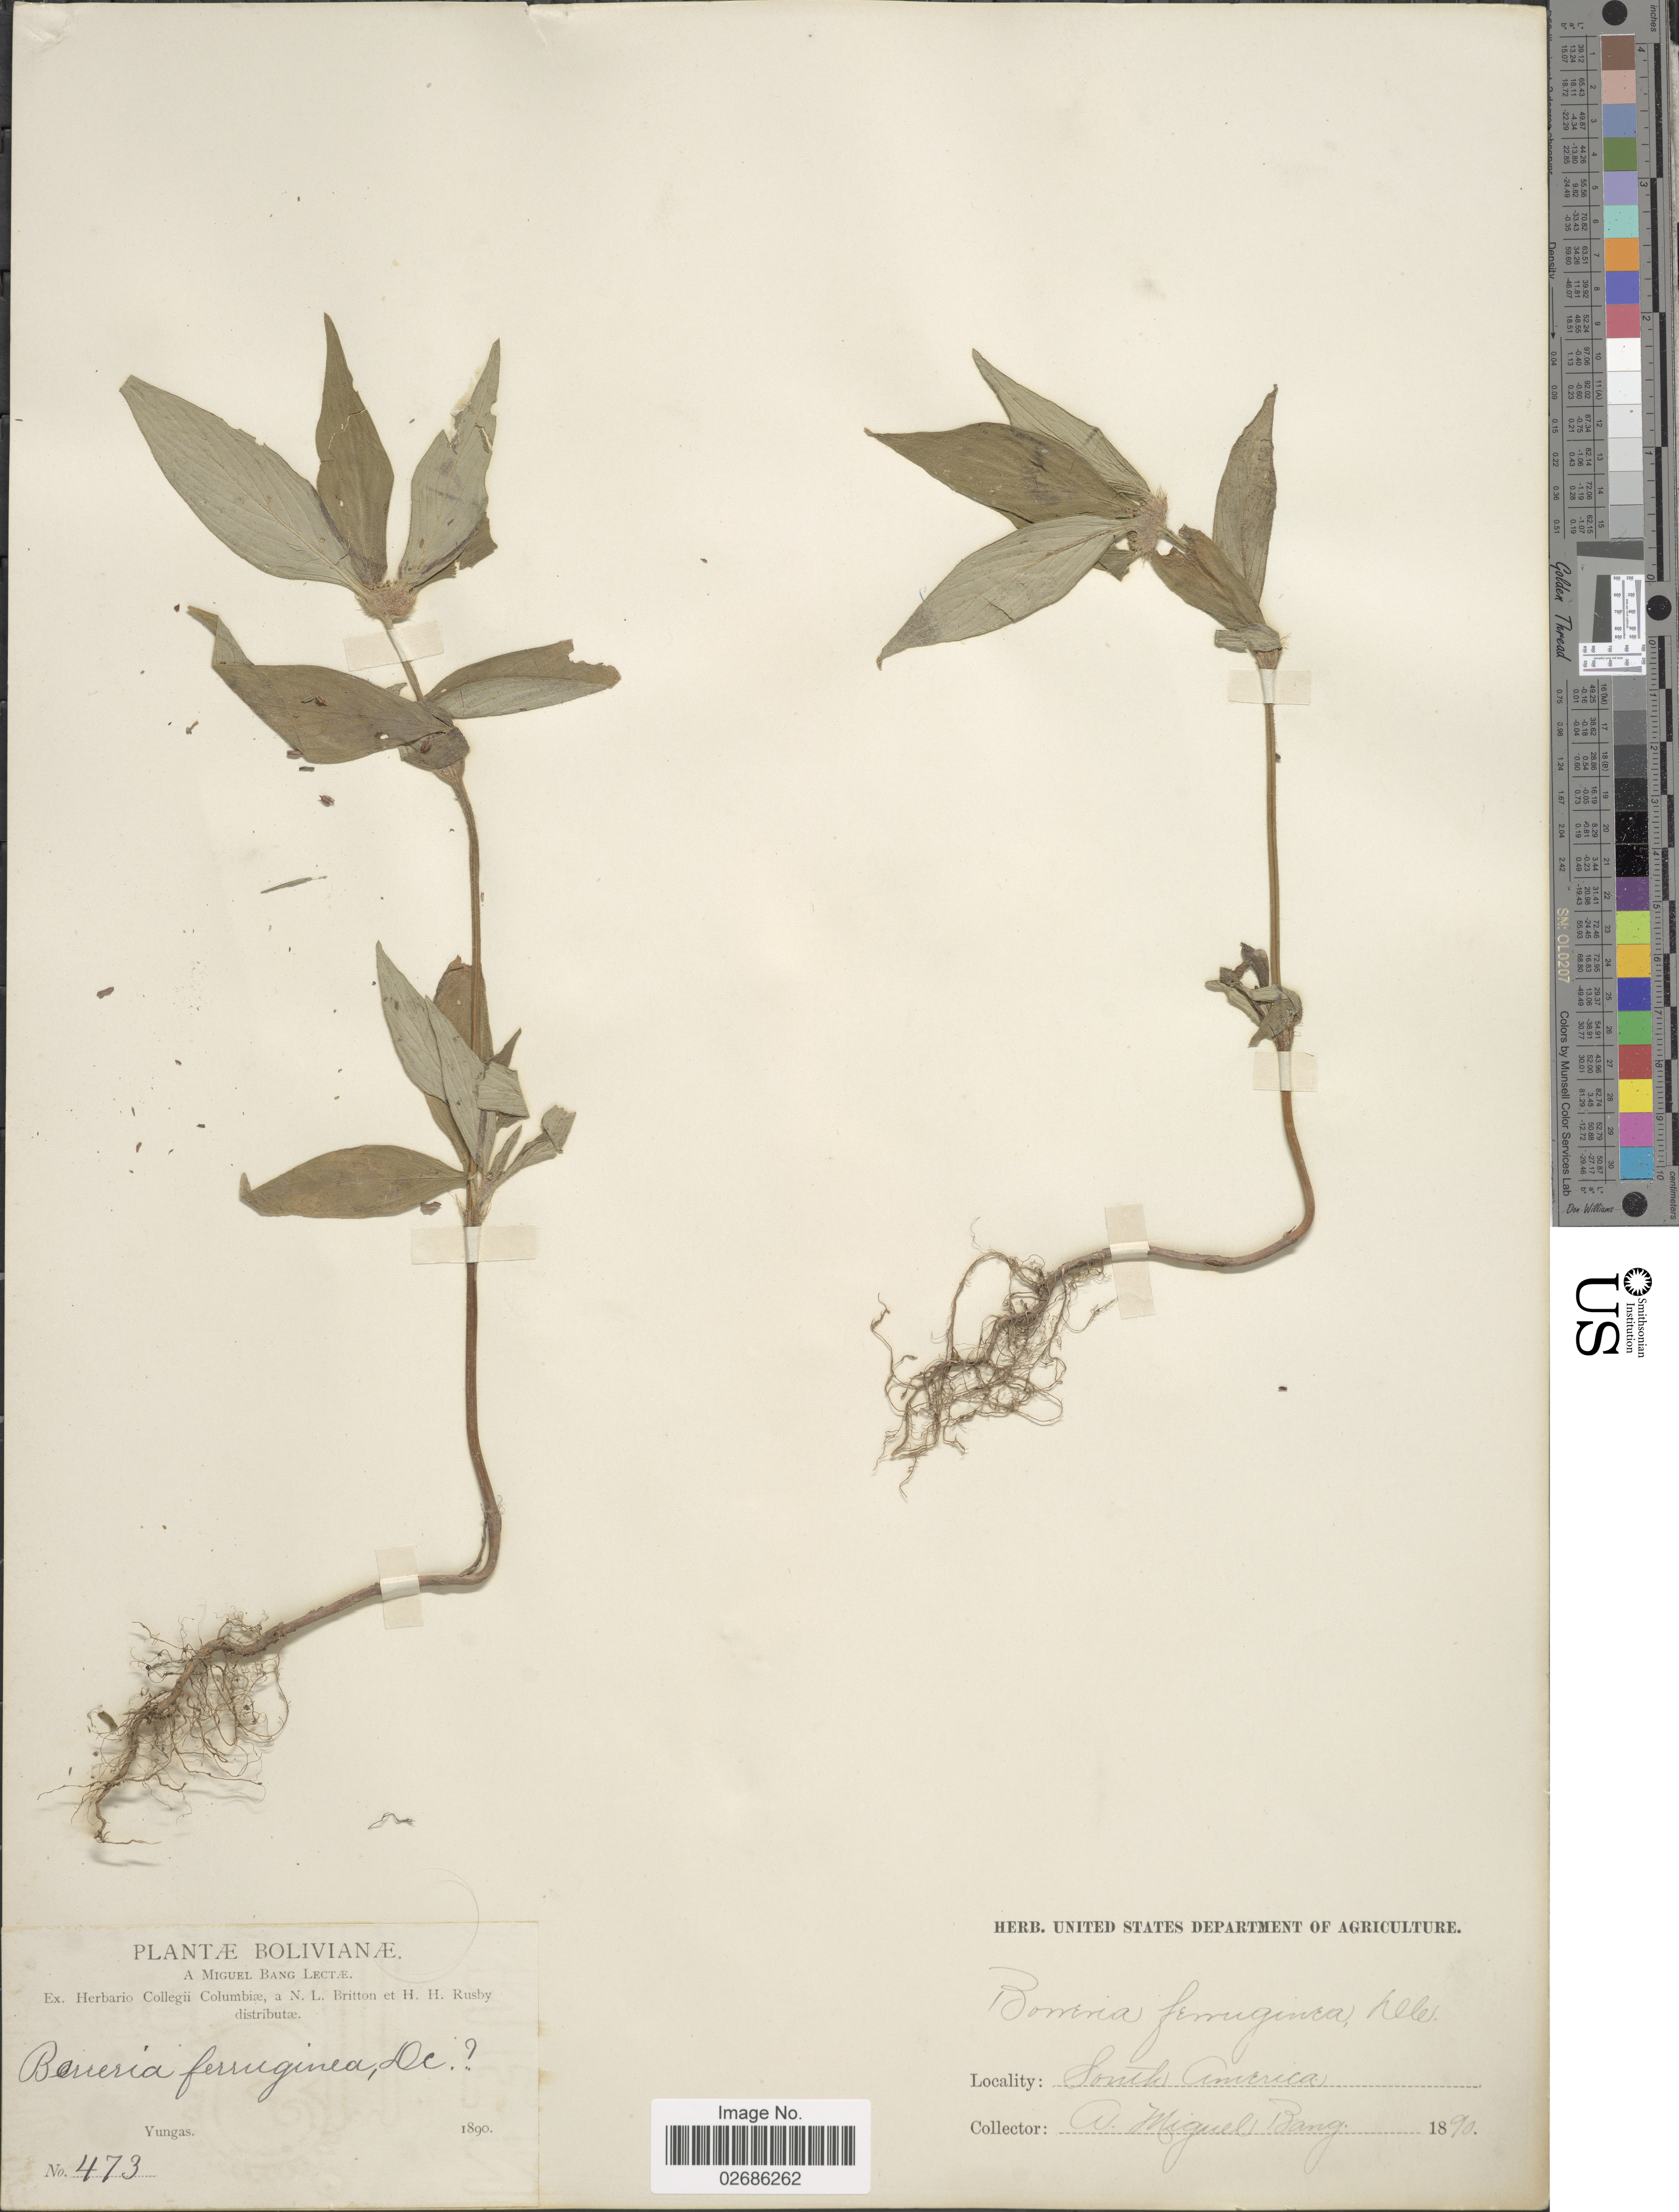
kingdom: Plantae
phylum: Tracheophyta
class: Magnoliopsida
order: Gentianales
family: Rubiaceae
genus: Borreria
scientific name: Borreria capitata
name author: (Ruiz & Pav.) DC.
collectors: M. Bang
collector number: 473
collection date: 1890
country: Bolivia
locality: Yungas